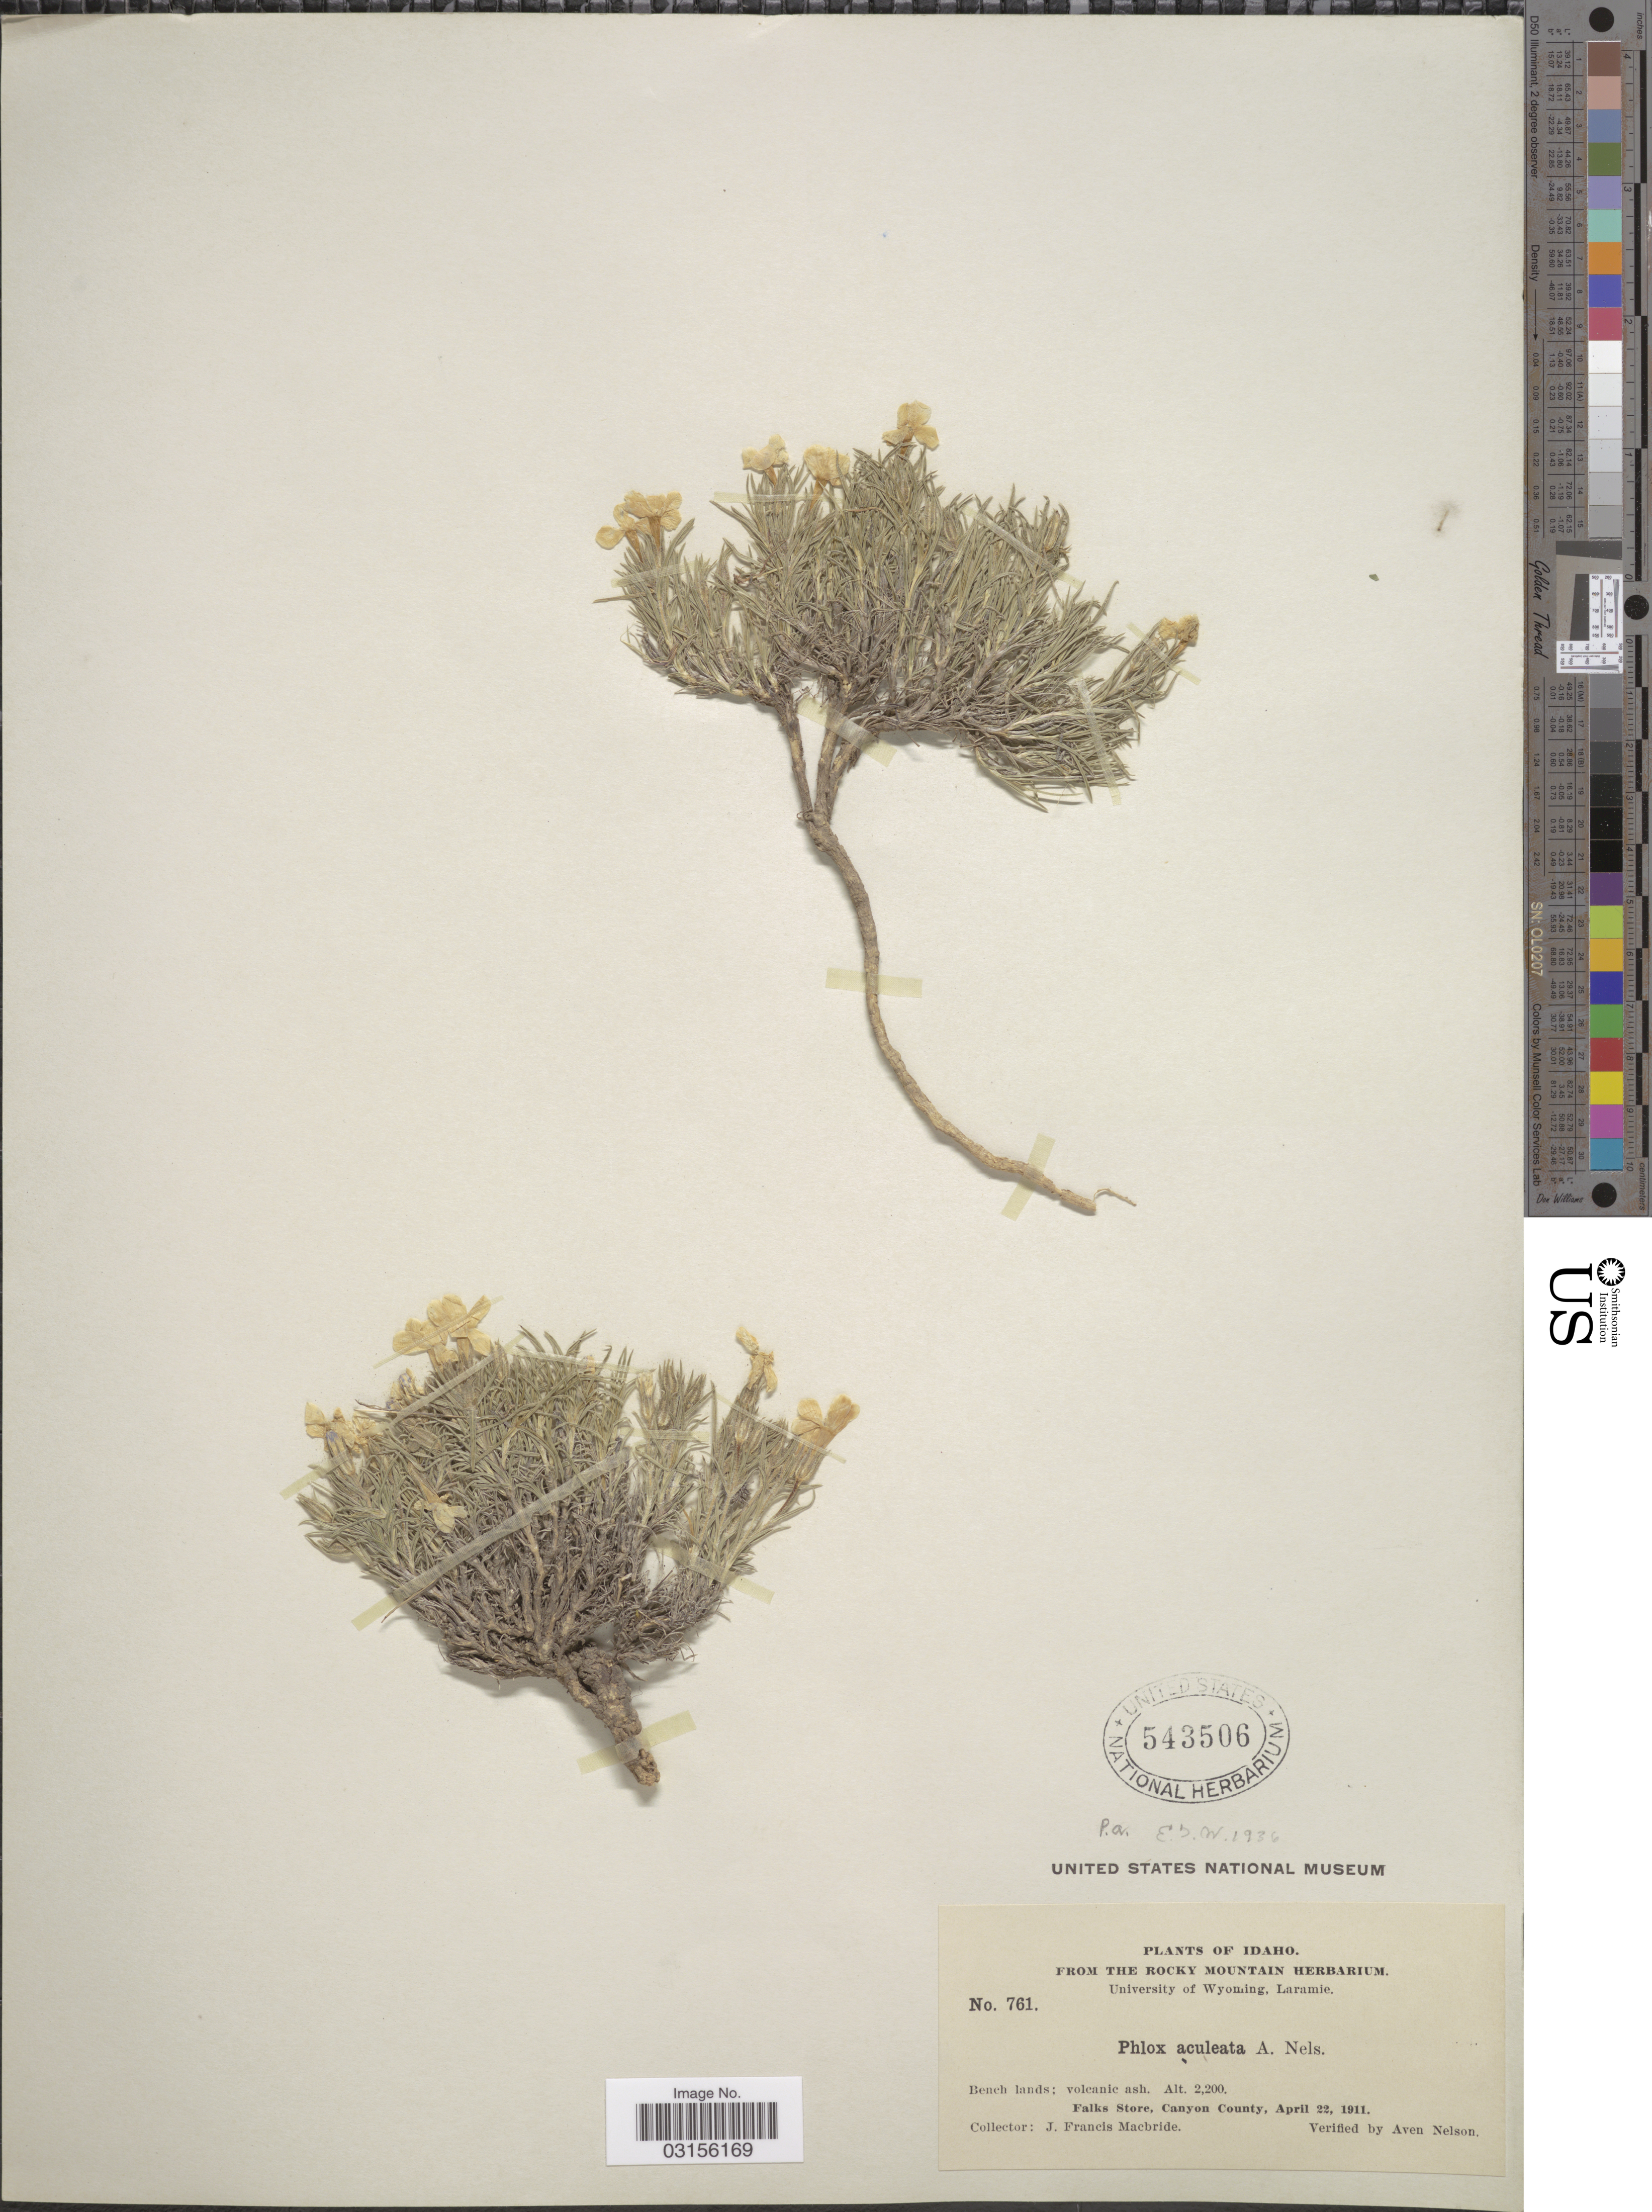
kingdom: Plantae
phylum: Tracheophyta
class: Magnoliopsida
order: Ericales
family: Polemoniaceae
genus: Phlox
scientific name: Phlox aculeata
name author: A. Nelson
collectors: J. F. Macbride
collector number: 761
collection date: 1911-04-22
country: United States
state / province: Idaho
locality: Falks Store, Canyon County.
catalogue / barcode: US 543506